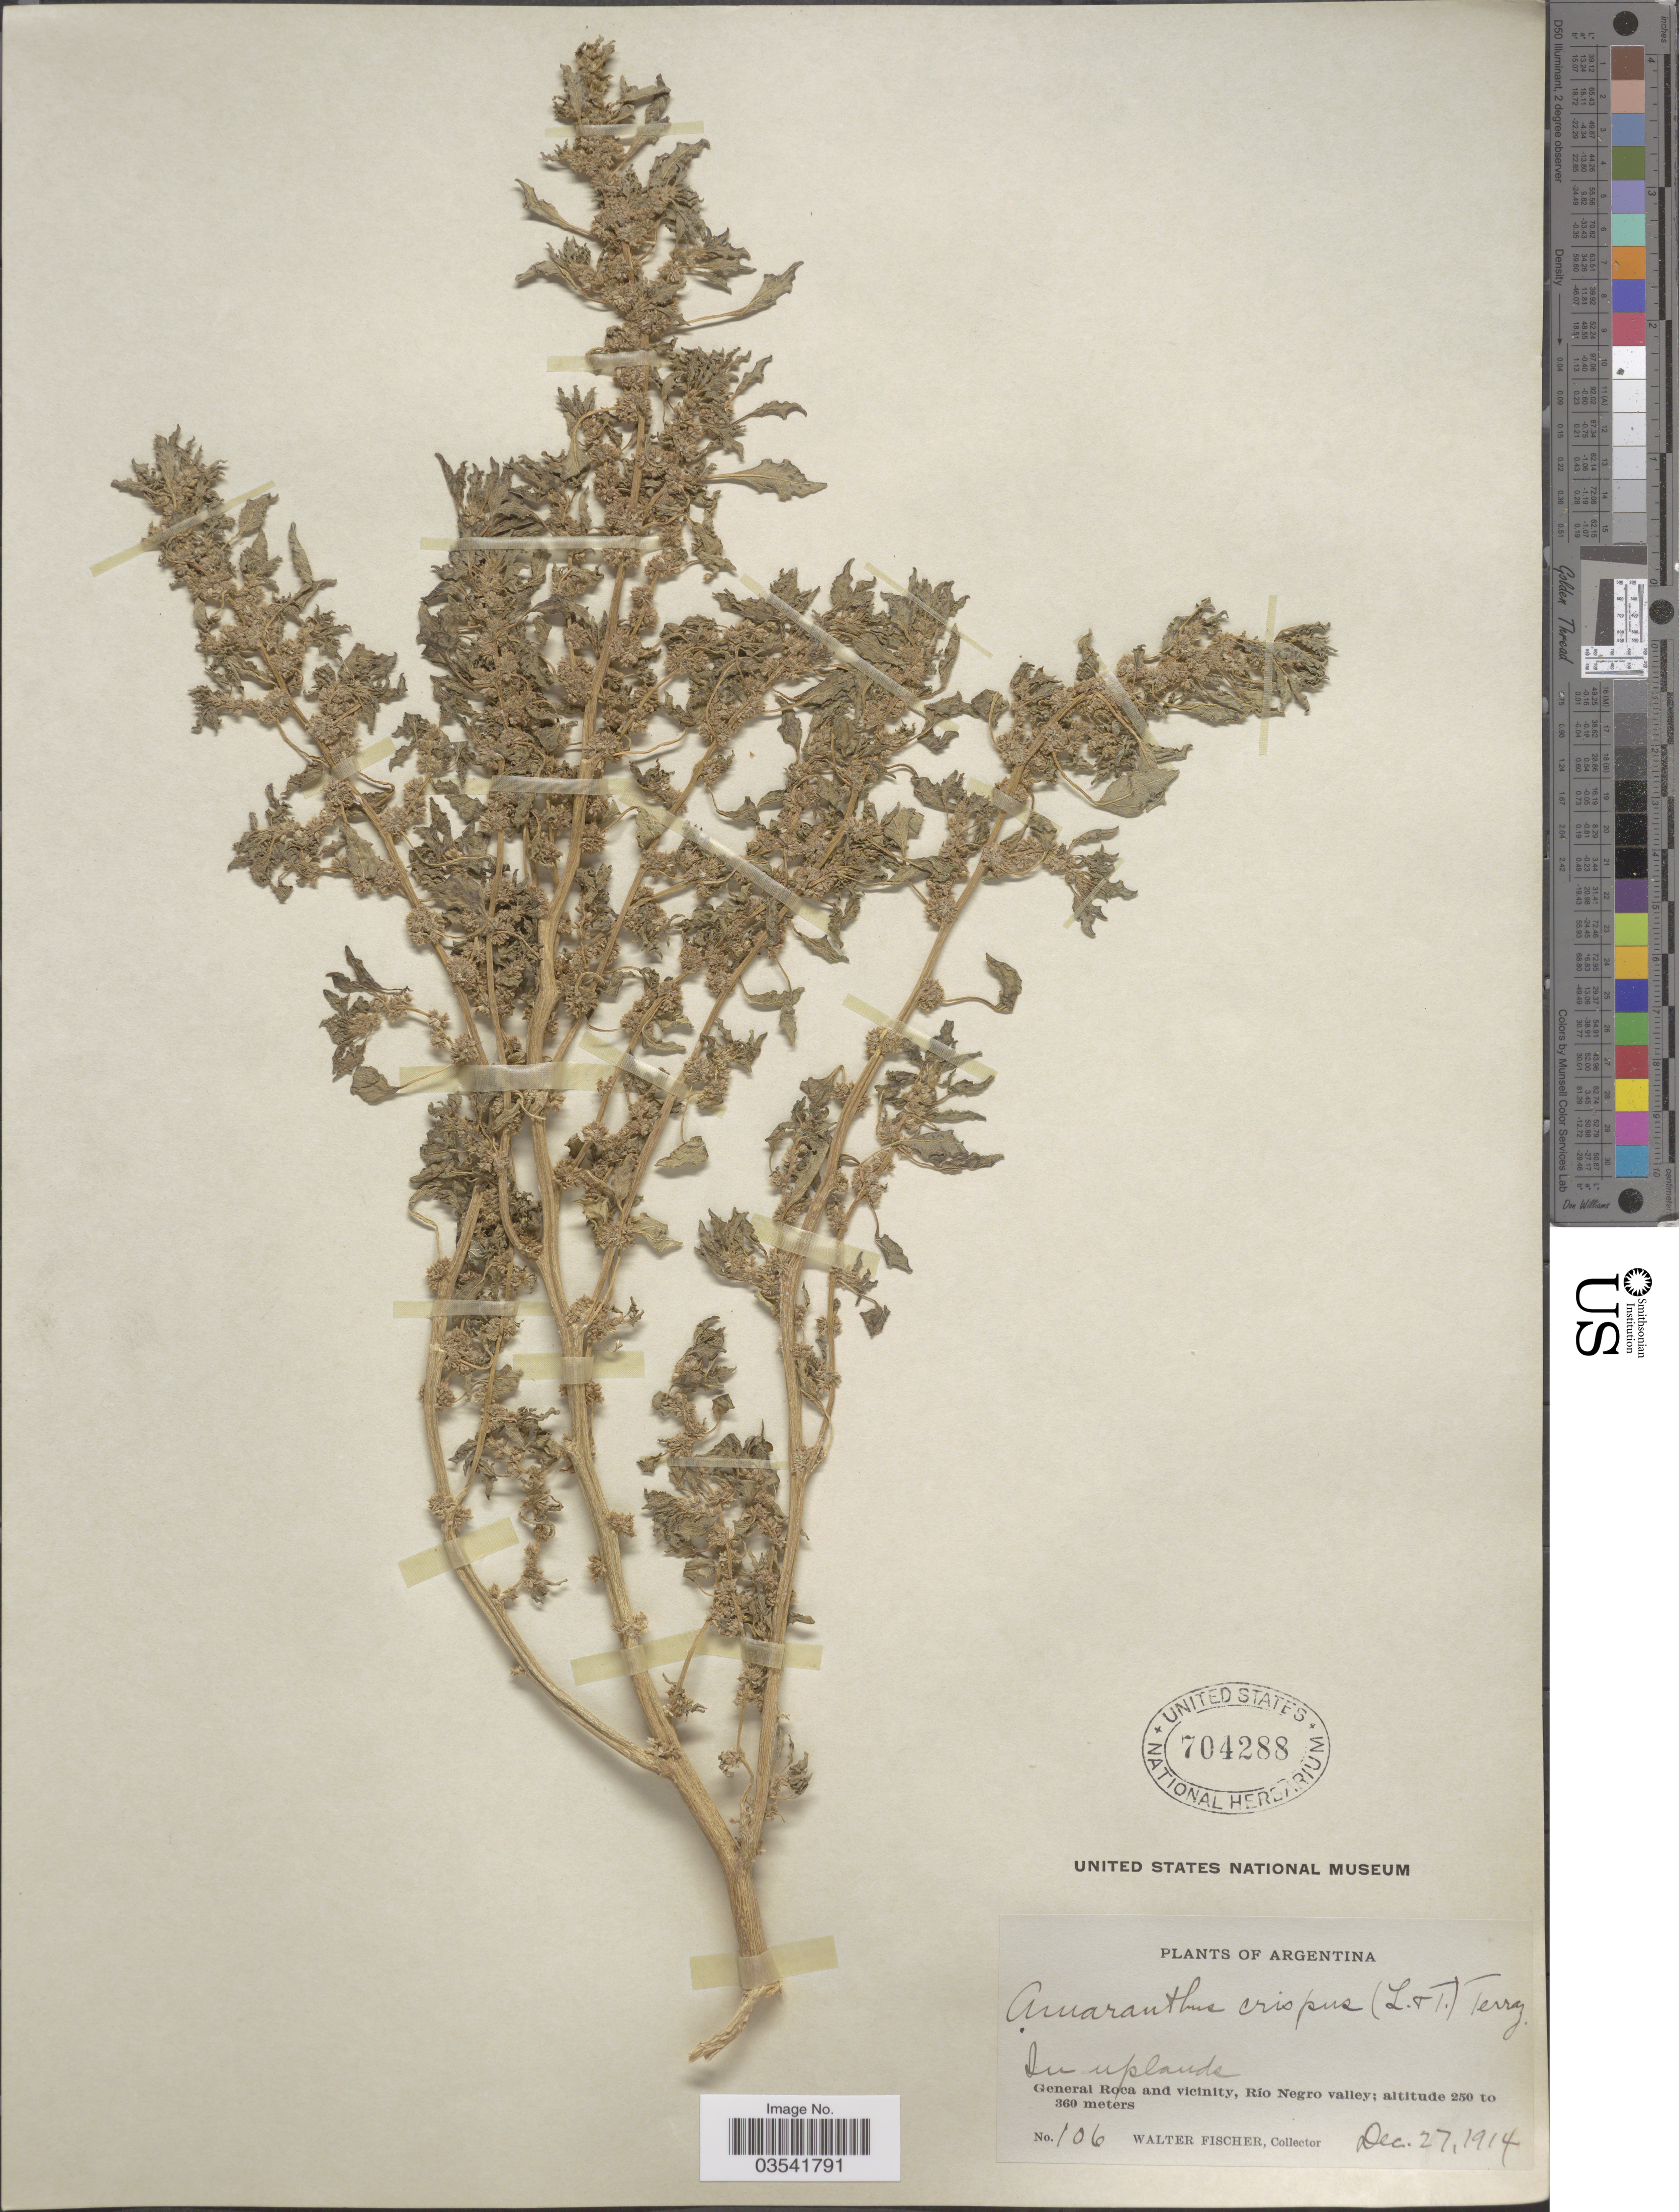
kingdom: Plantae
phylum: Tracheophyta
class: Magnoliopsida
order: Caryophyllales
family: Amaranthaceae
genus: Amaranthus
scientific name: Amaranthus crispus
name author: (Lesp. & Thévenau) A. Braun ex J.M. Coult. & S. Watson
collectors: W. Fischer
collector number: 106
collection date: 1914-12-27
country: Argentina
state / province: Rio Negro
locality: General Roca and vicinity, Río Negro valley.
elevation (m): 250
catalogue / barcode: US 704288